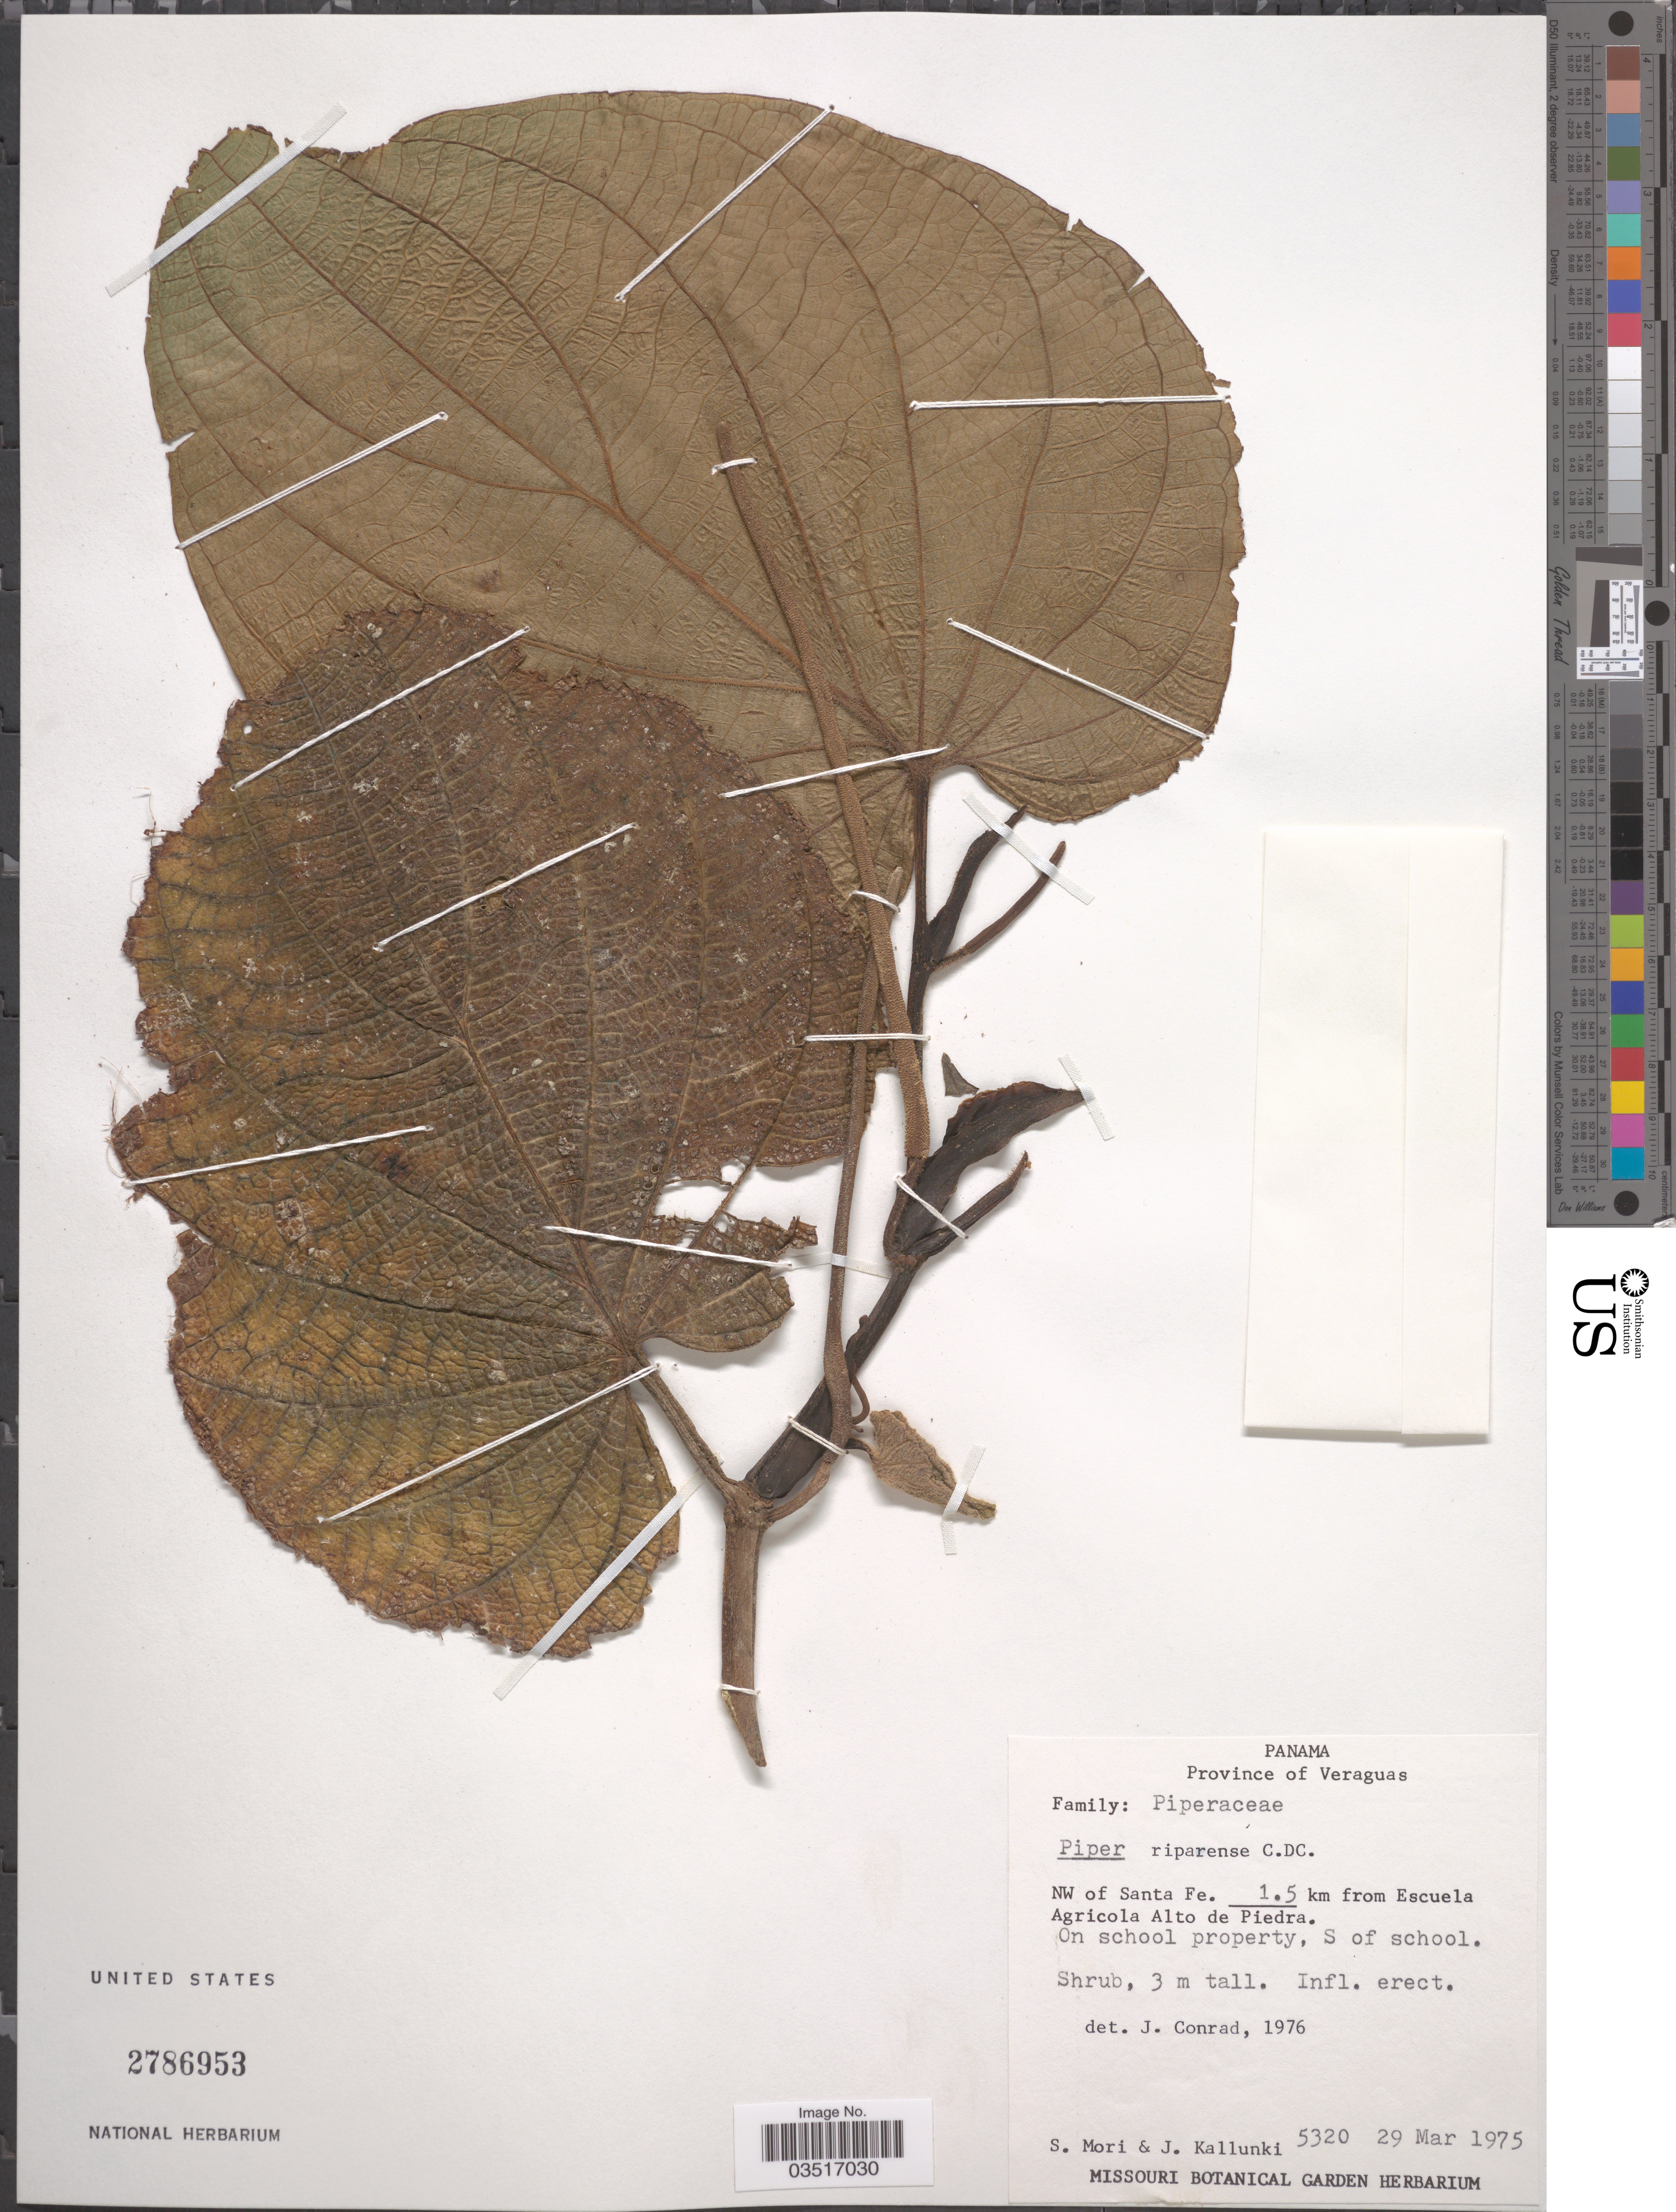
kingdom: Plantae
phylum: Tracheophyta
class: Magnoliopsida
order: Piperales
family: Piperaceae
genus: Piper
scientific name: Piper riparense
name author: C. DC. in Pittier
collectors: S. Mori & J. Kallunki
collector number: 5320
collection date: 1975-03-29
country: Panama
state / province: Veraguas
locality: NW of Santa Fe. 1.5 km from Escuela Agricola Alto de Piedra. On school property, S of school.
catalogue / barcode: US 2786953